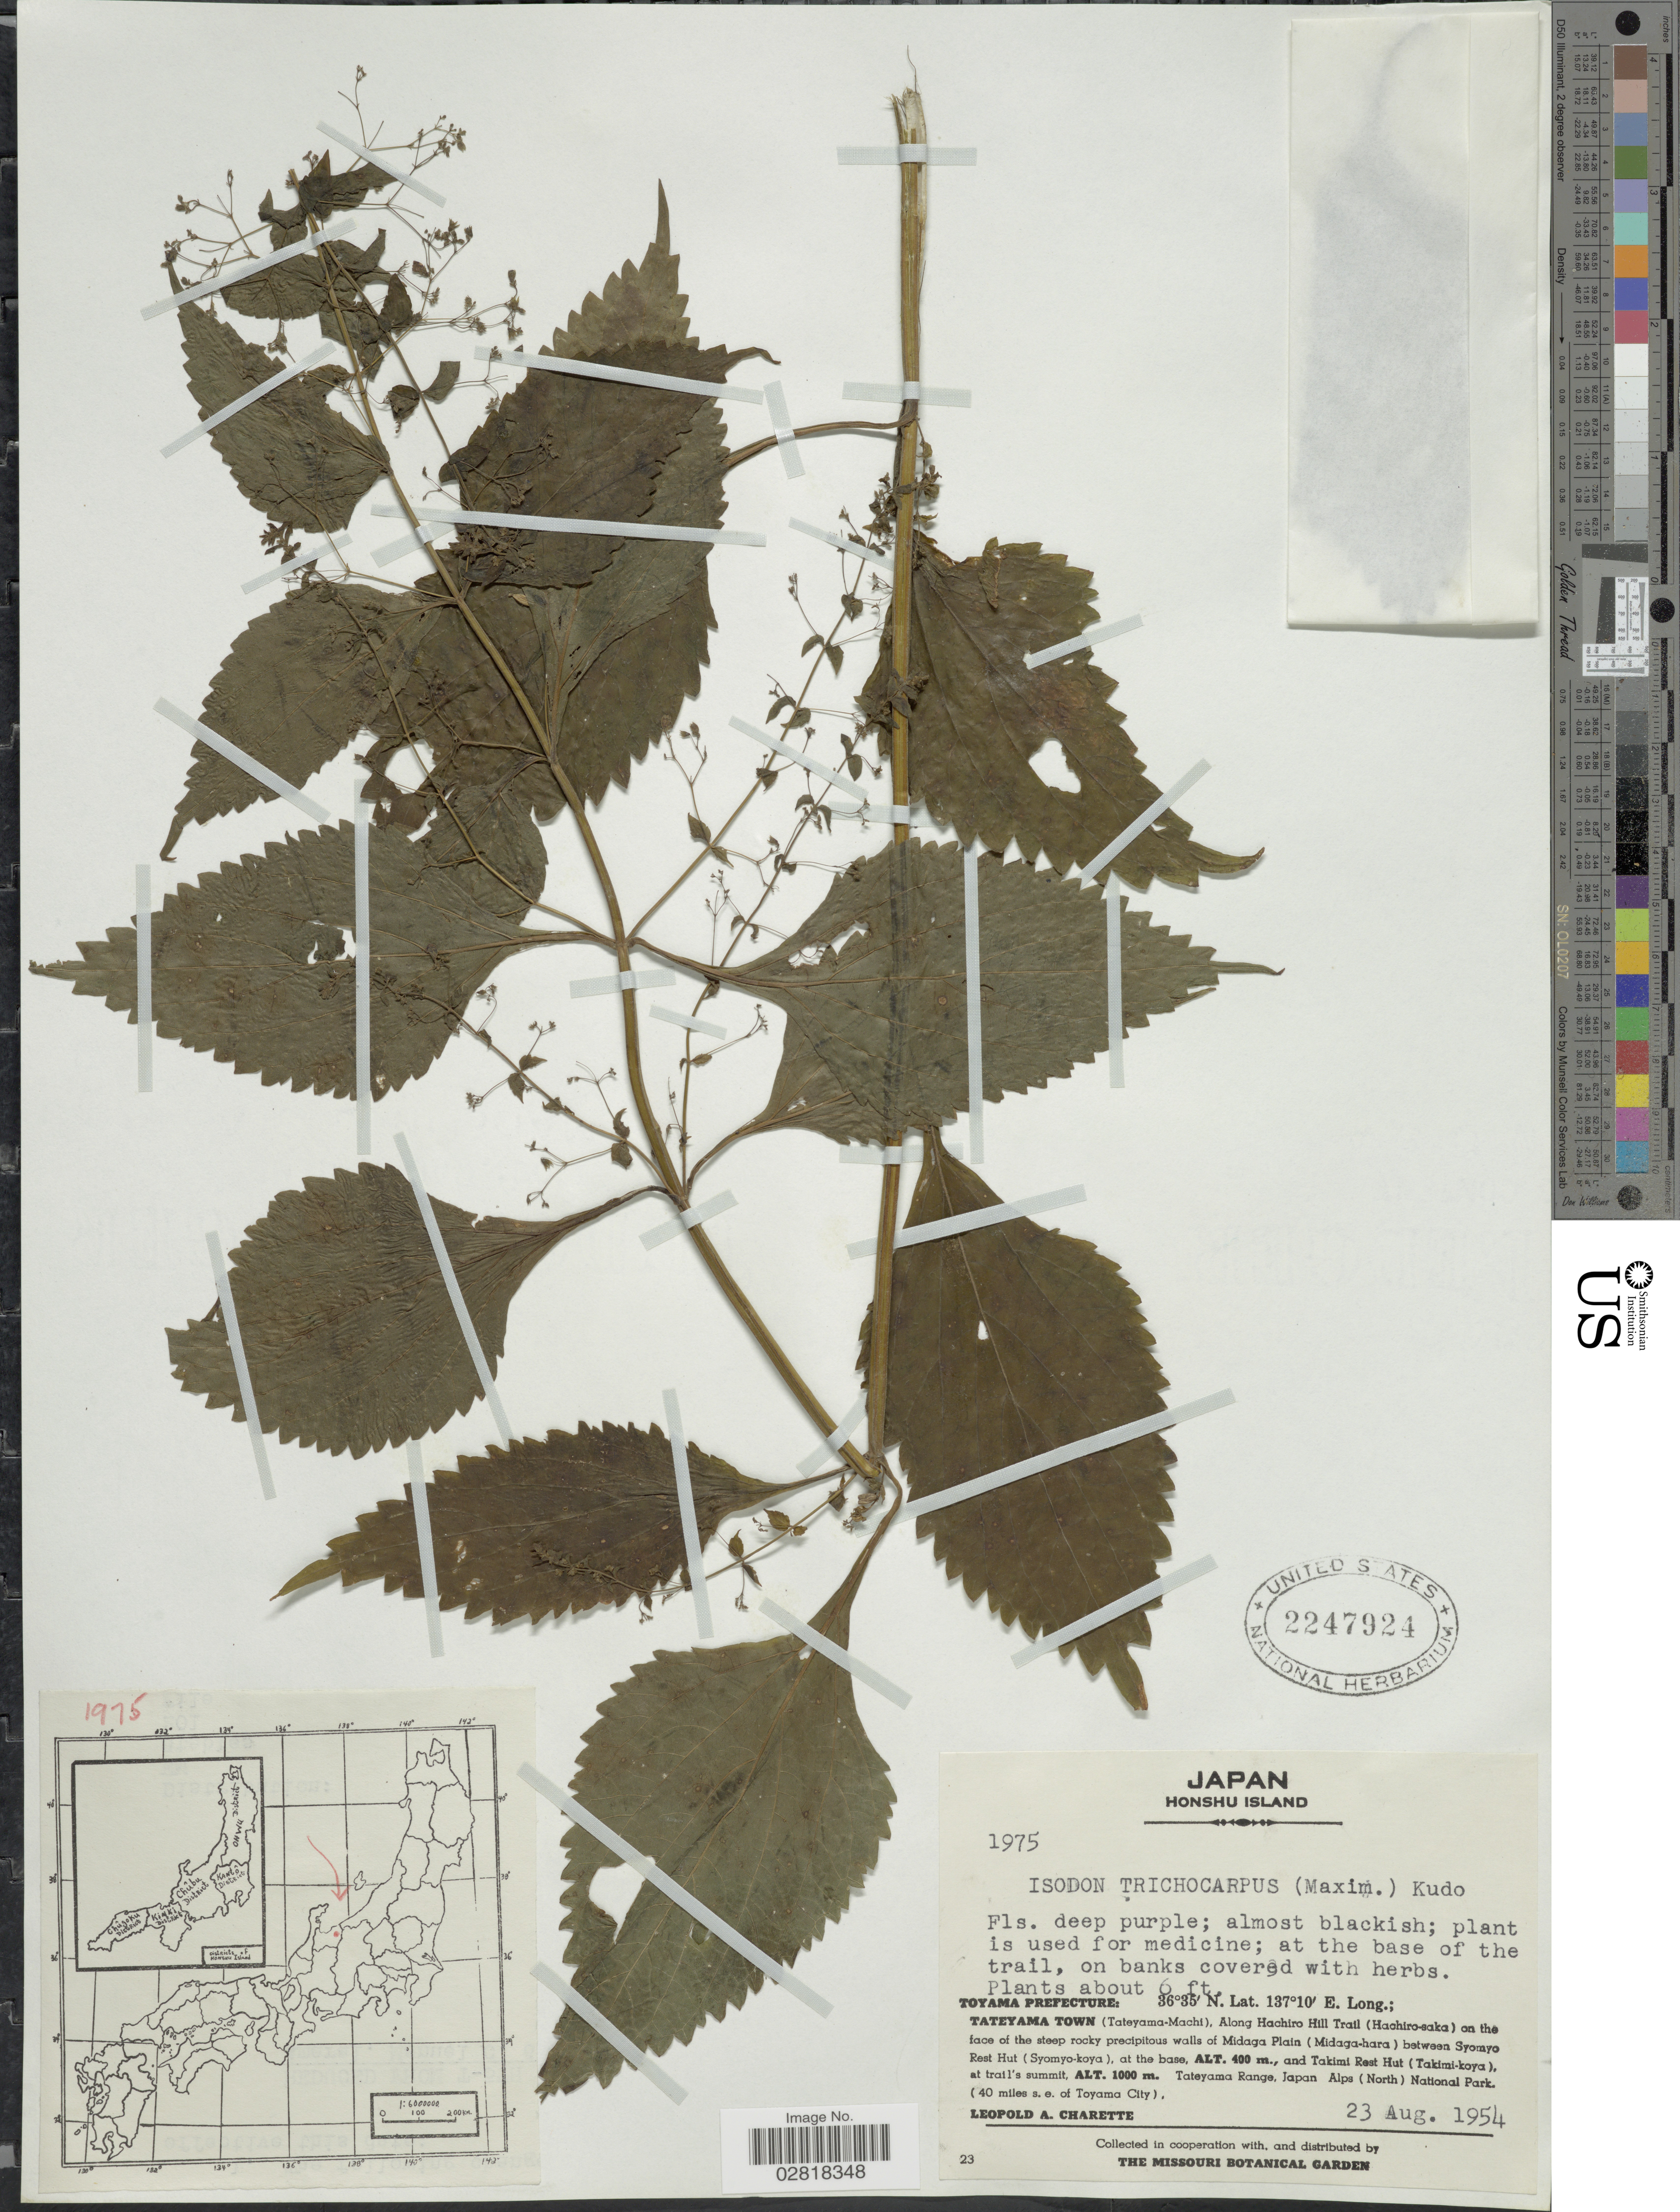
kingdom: Plantae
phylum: Tracheophyta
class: Magnoliopsida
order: Lamiales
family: Lamiaceae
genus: Plectranthus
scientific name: Plectranthus trichocarpus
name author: Maxim.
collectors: L. A. Charette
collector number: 1975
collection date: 1954-08-23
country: Japan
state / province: Toyama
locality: Honshu Island, Toyama Prefecture: Tateyama Town (Tateyama-Machi), along Hachiro Hill Trail (Hachiro-saka) on the face of the steep rocky precipitous walls of Midaga Plain (Midaga-hara) between Syomyo Rest Hut (Syomyo-koya), at the base, and Takimi Rest Hut (Takimi-koya), at trail's summit, Tateyama Range, Japan Alps (North) National Park. (40 miles s. e. of Toyama City).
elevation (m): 400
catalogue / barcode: US 2247924